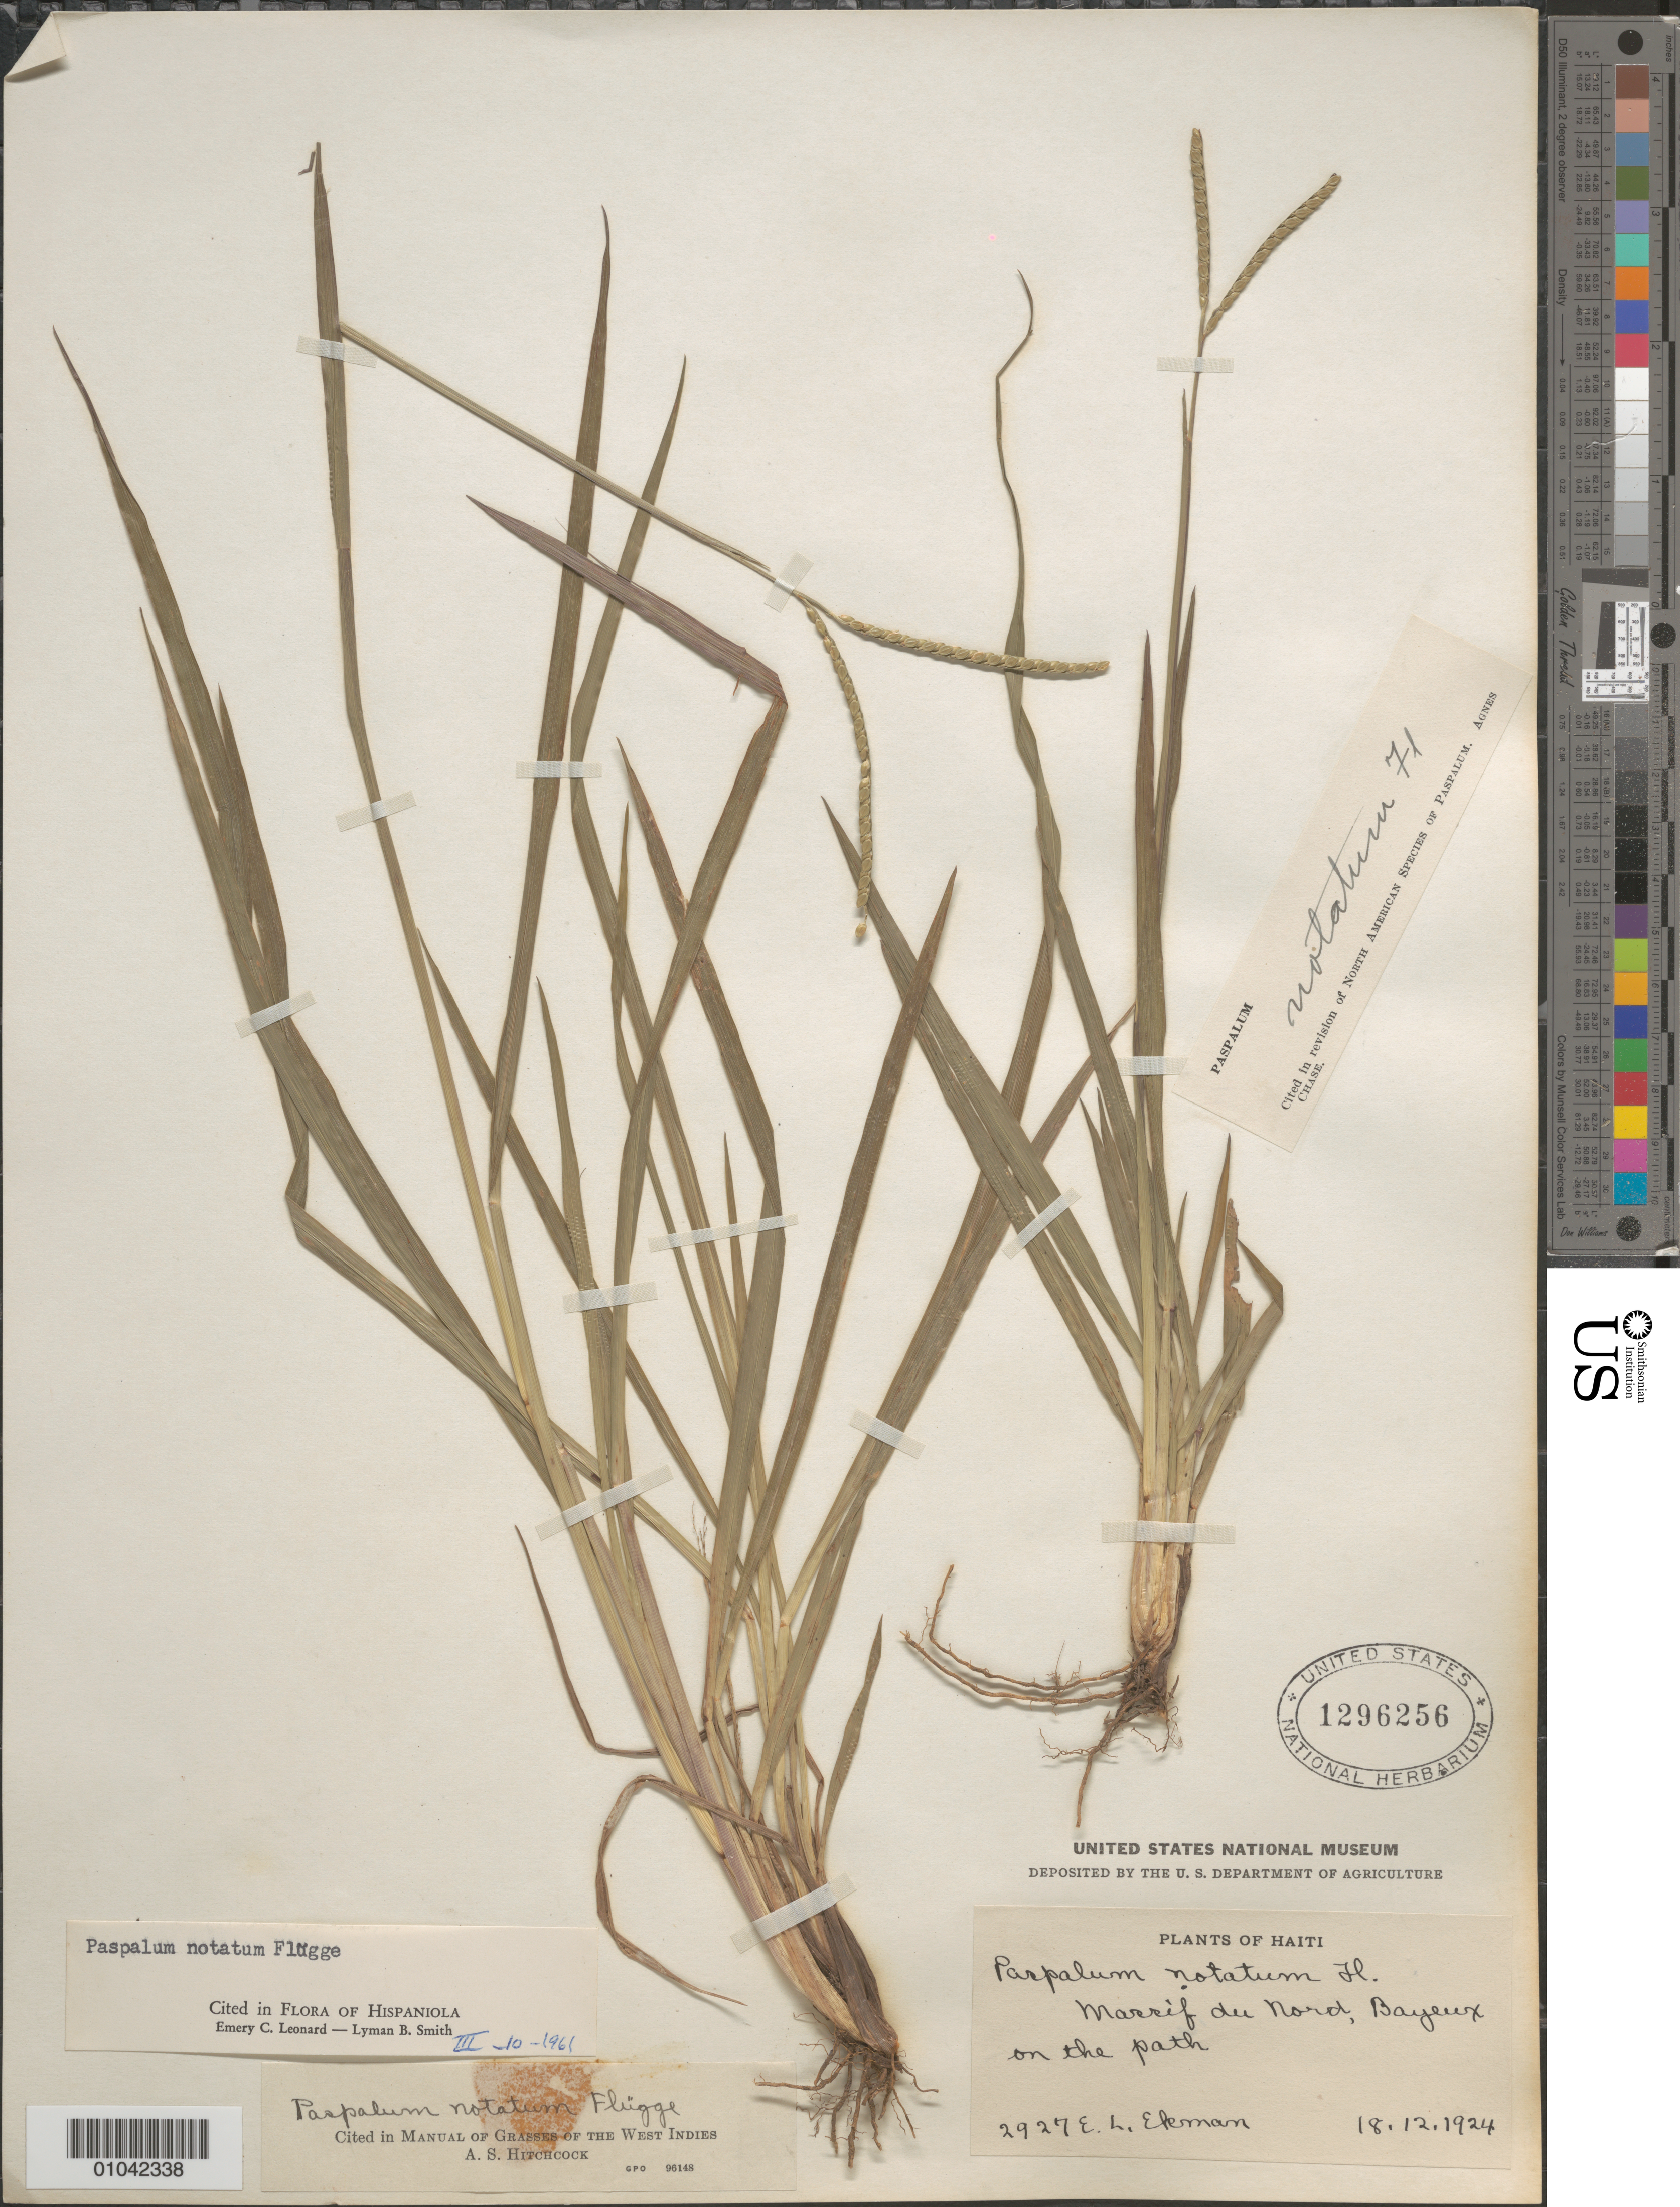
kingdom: Plantae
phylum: Tracheophyta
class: Liliopsida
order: Poales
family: Poaceae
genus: Paspalum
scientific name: Paspalum notatum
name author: Flüggé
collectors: E. L. Ekman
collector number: H 2927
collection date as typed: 18 Dec 1924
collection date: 1924-12-18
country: Haiti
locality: Massif du Nord, Bayeux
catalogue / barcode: US 1296256